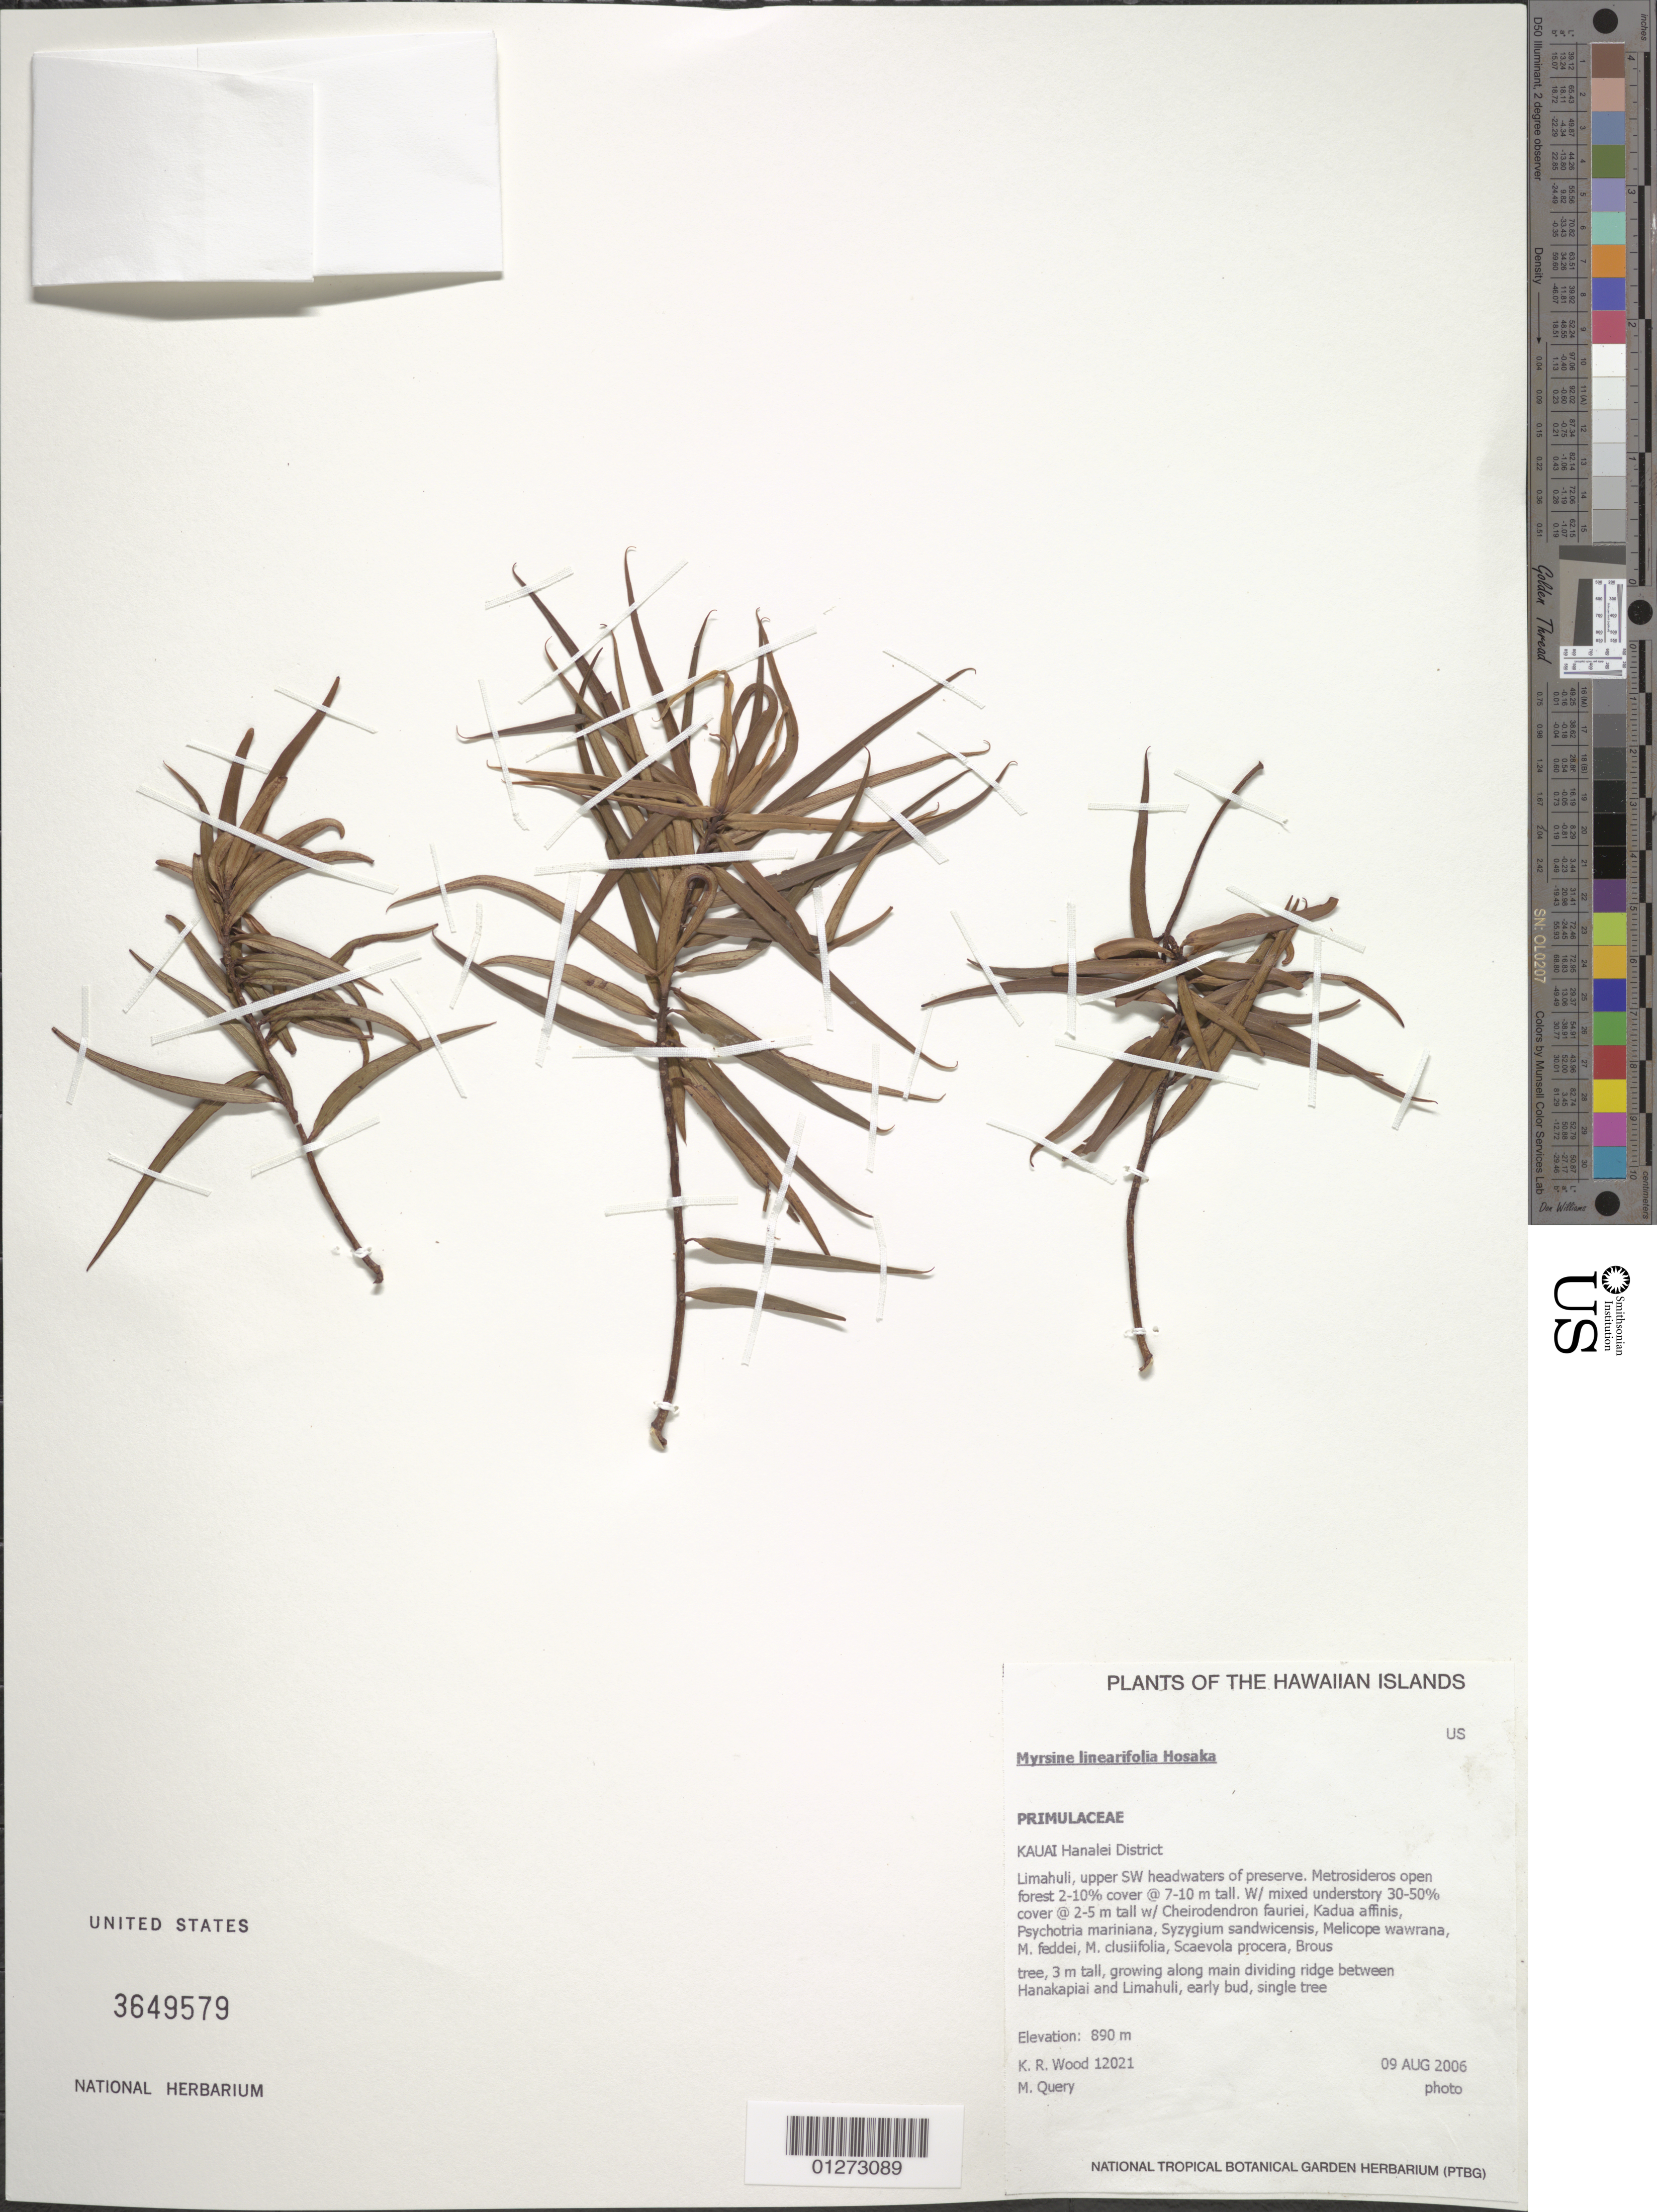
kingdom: Plantae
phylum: Tracheophyta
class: Magnoliopsida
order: Ericales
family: Primulaceae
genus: Myrsine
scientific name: Myrsine linearifolia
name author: Hosaka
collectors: K. R. Wood & M. Query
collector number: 12021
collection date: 2006-08-09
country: United States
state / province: Hawaii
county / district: Kauai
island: Kaua'i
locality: Hanalei District, Limahuli, upper SW headwater of preserve.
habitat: Open forest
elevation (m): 890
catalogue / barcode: US 3649579